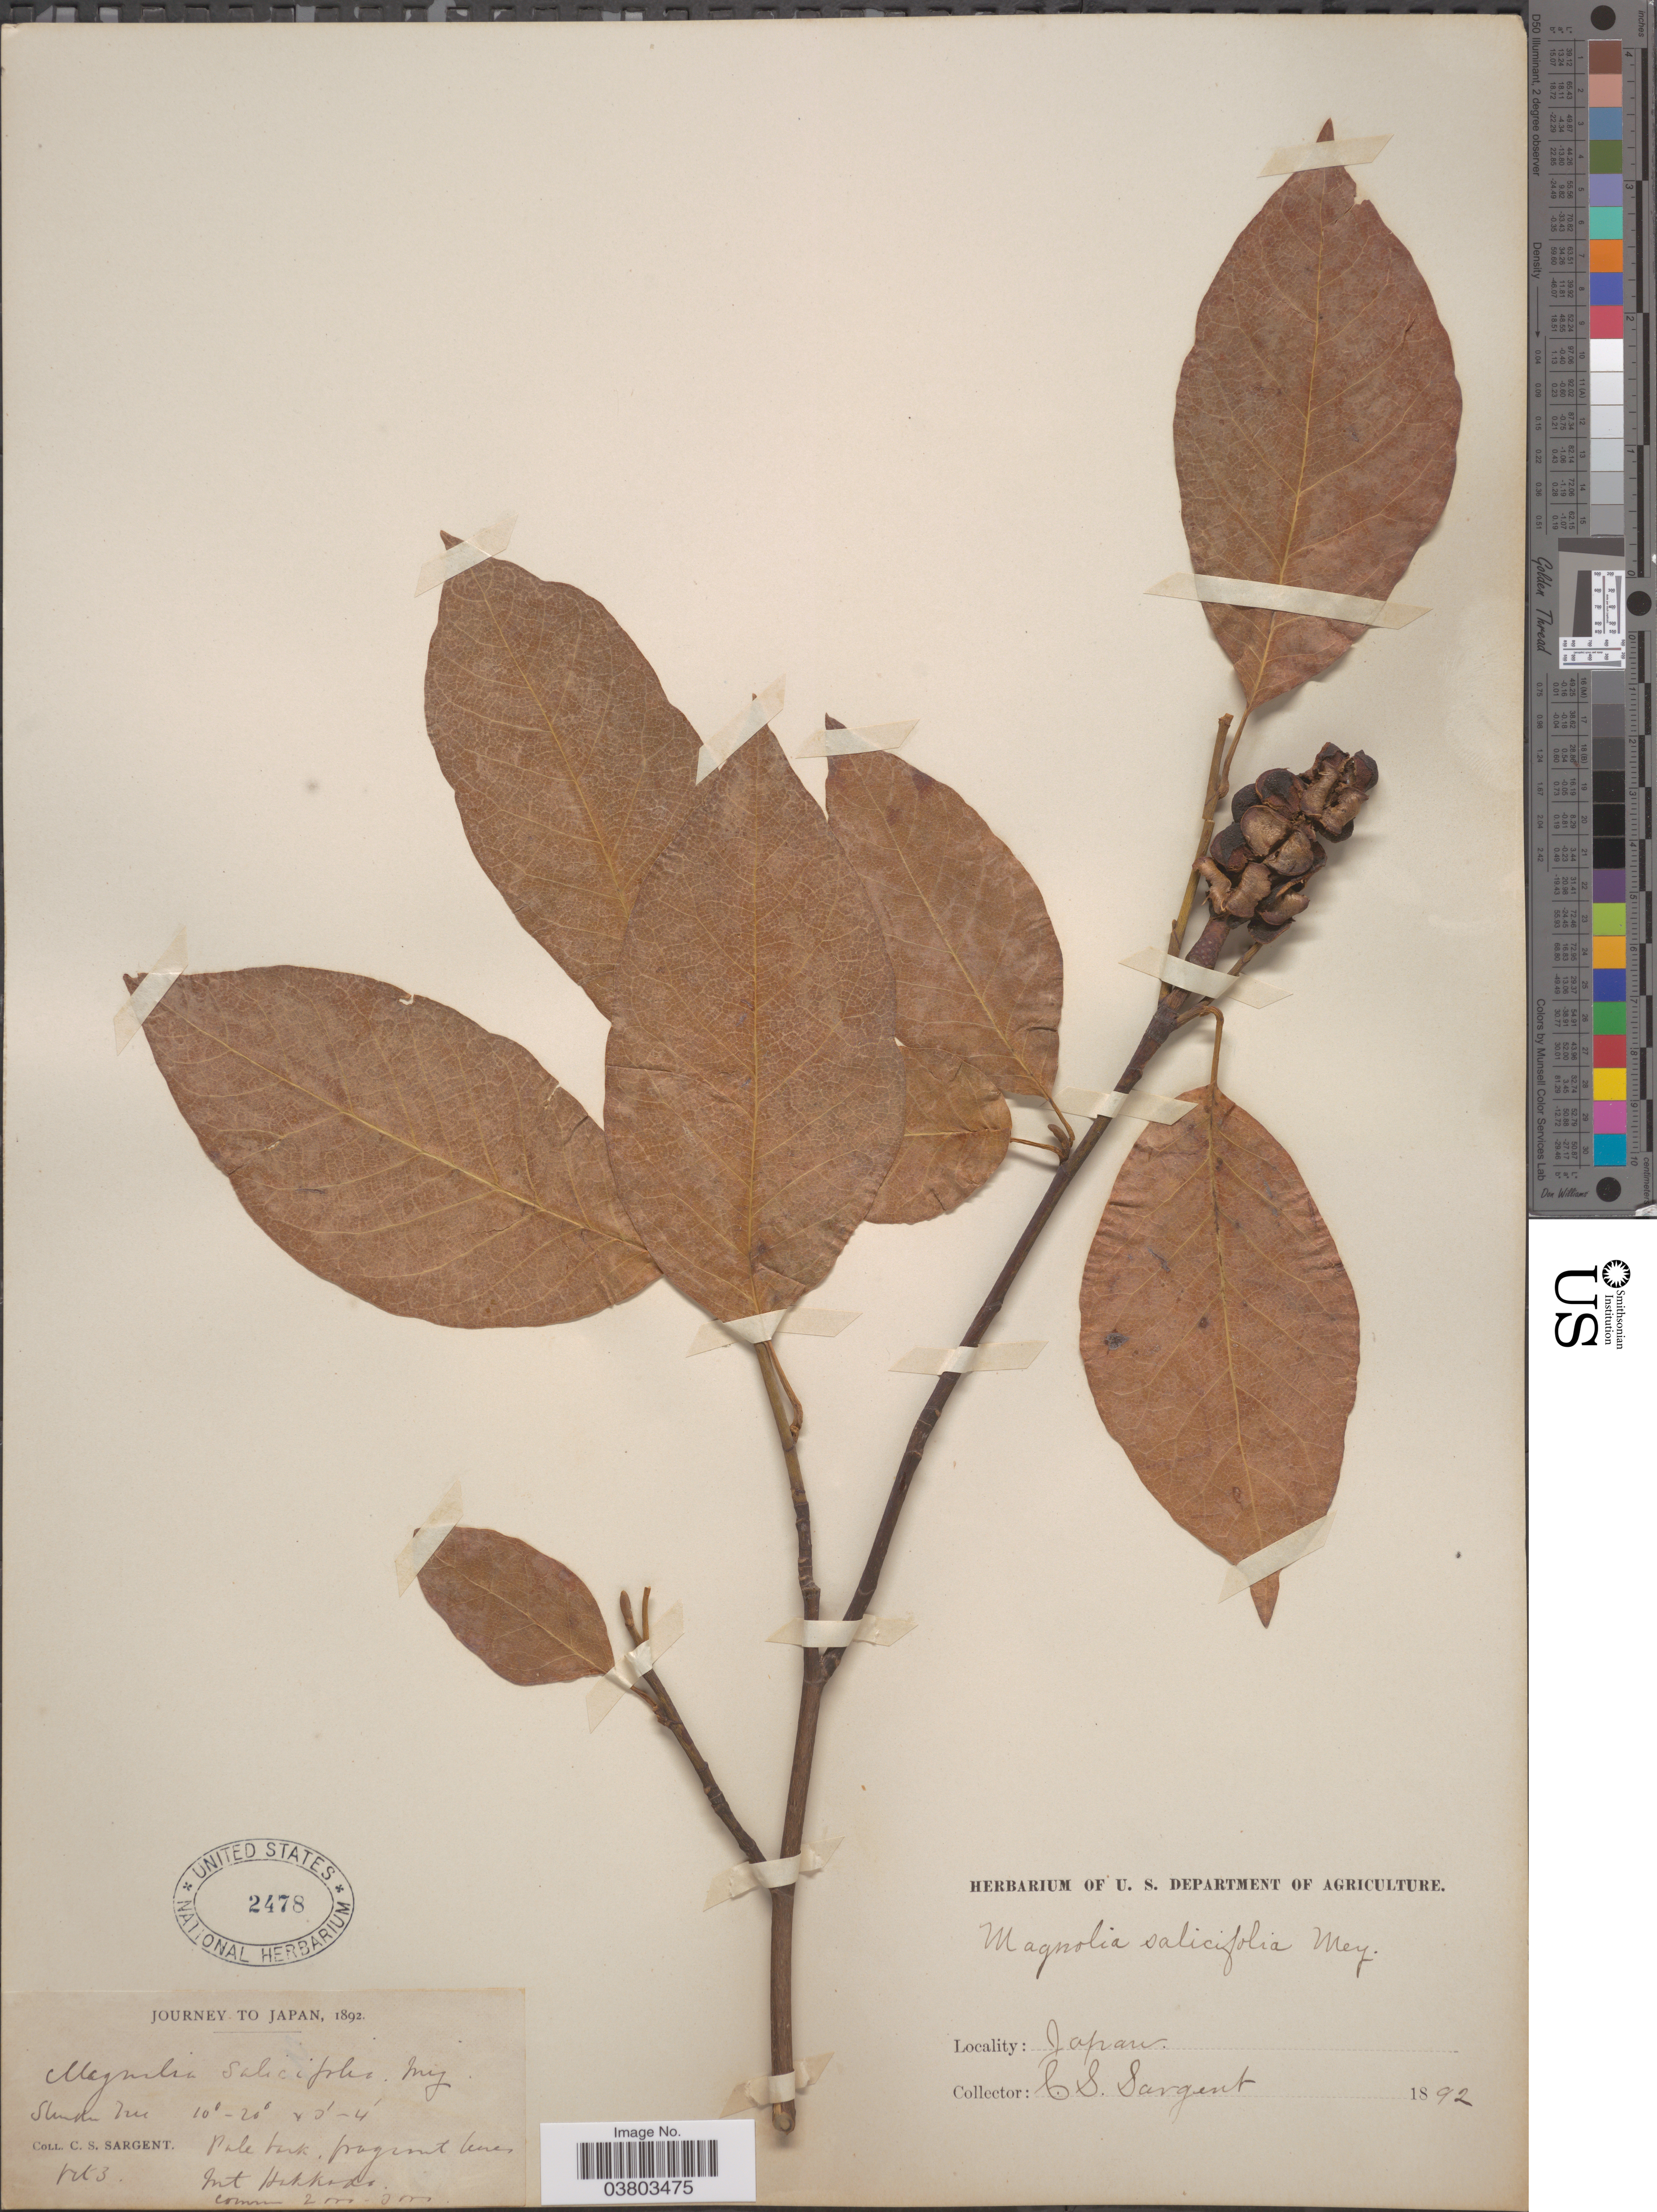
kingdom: Plantae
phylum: Tracheophyta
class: Magnoliopsida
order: Magnoliales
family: Magnoliaceae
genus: Magnolia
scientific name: Magnolia salicifolia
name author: Maxim.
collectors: C. S. Sargent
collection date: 1892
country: Japan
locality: Mt 3. Int Hakkado.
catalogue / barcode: US 2478